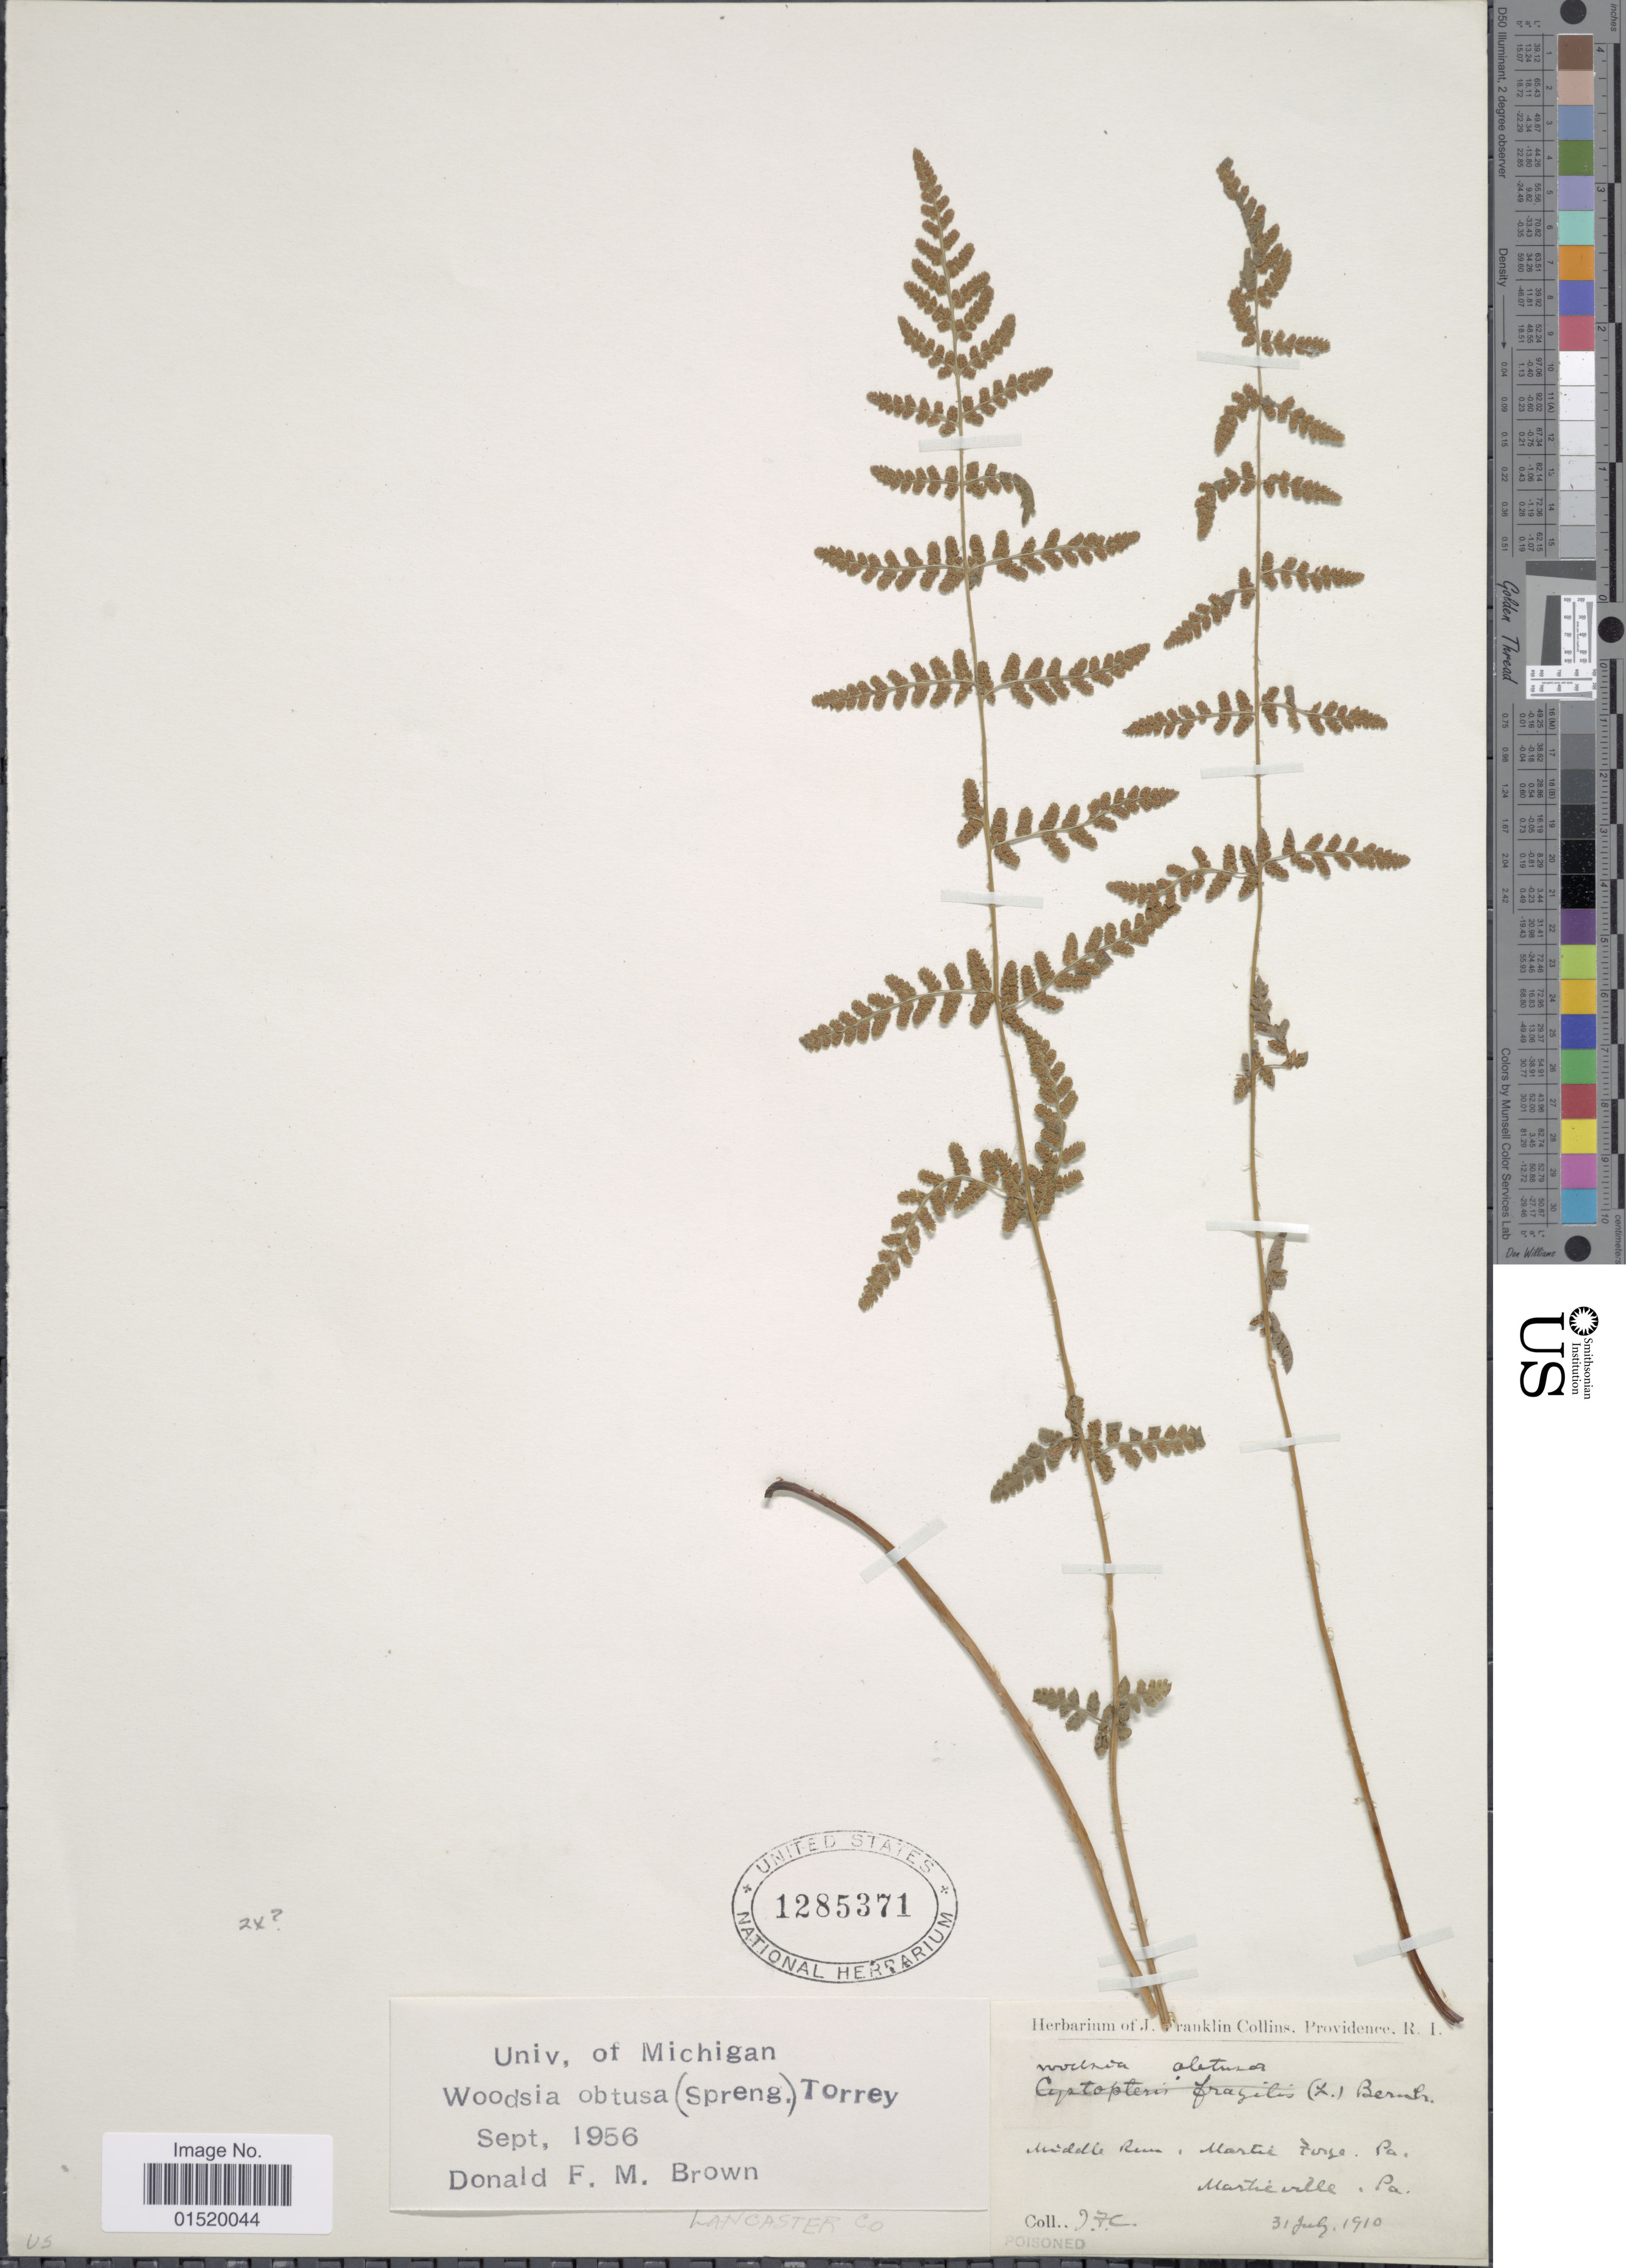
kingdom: Plantae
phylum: Tracheophyta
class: Polypodiopsida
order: Polypodiales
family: Woodsiaceae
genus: Woodsia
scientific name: Woodsia obtusa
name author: (Spreng.) Torr.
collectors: J. Collins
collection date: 1910-07-31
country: United States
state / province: Pennsylvania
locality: Middle Run, Matic Forge, Martinville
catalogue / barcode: US 1285371